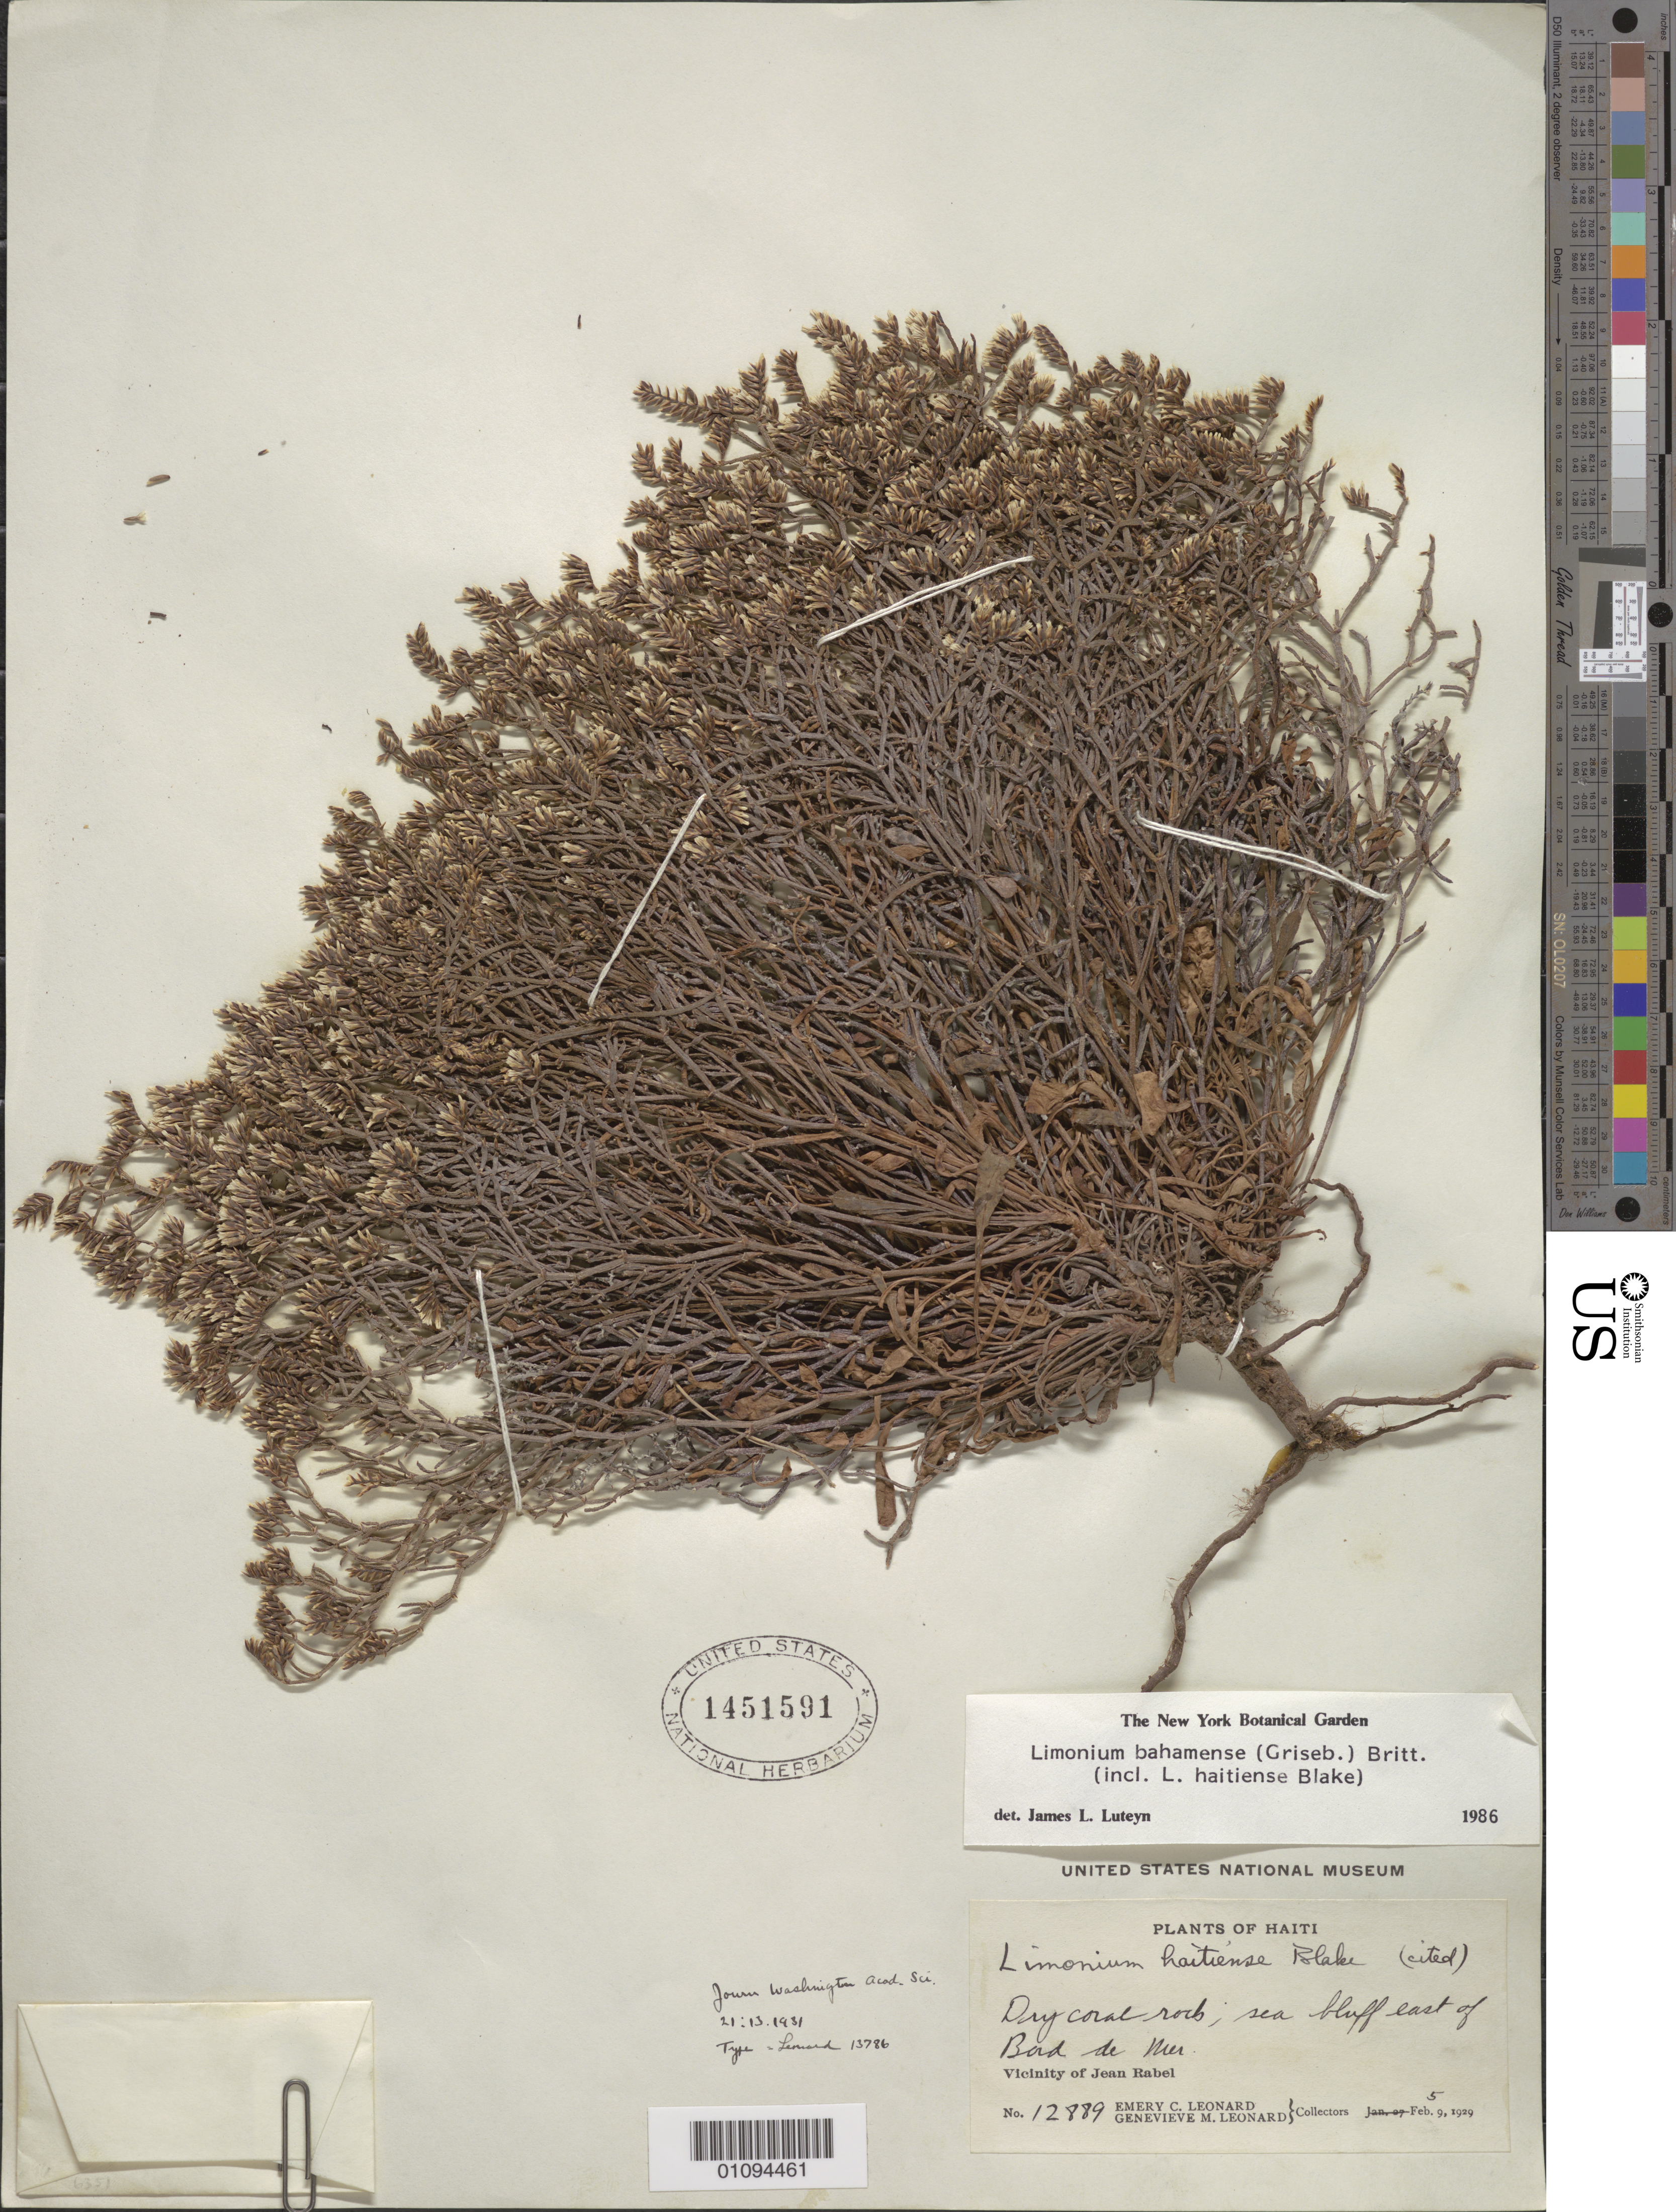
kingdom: Plantae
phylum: Tracheophyta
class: Magnoliopsida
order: Caryophyllales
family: Plumbaginaceae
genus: Limonium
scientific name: Limonium bahamense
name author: (Griseb.) Britton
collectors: E. C. Leonard & G. M. Leonard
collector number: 12889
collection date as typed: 05 Feb 1929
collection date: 1929-02-05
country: Haiti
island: Hispaniola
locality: Vicinity of Jean Rabel, sea bluff E of Bad de Nier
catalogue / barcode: US 1451591